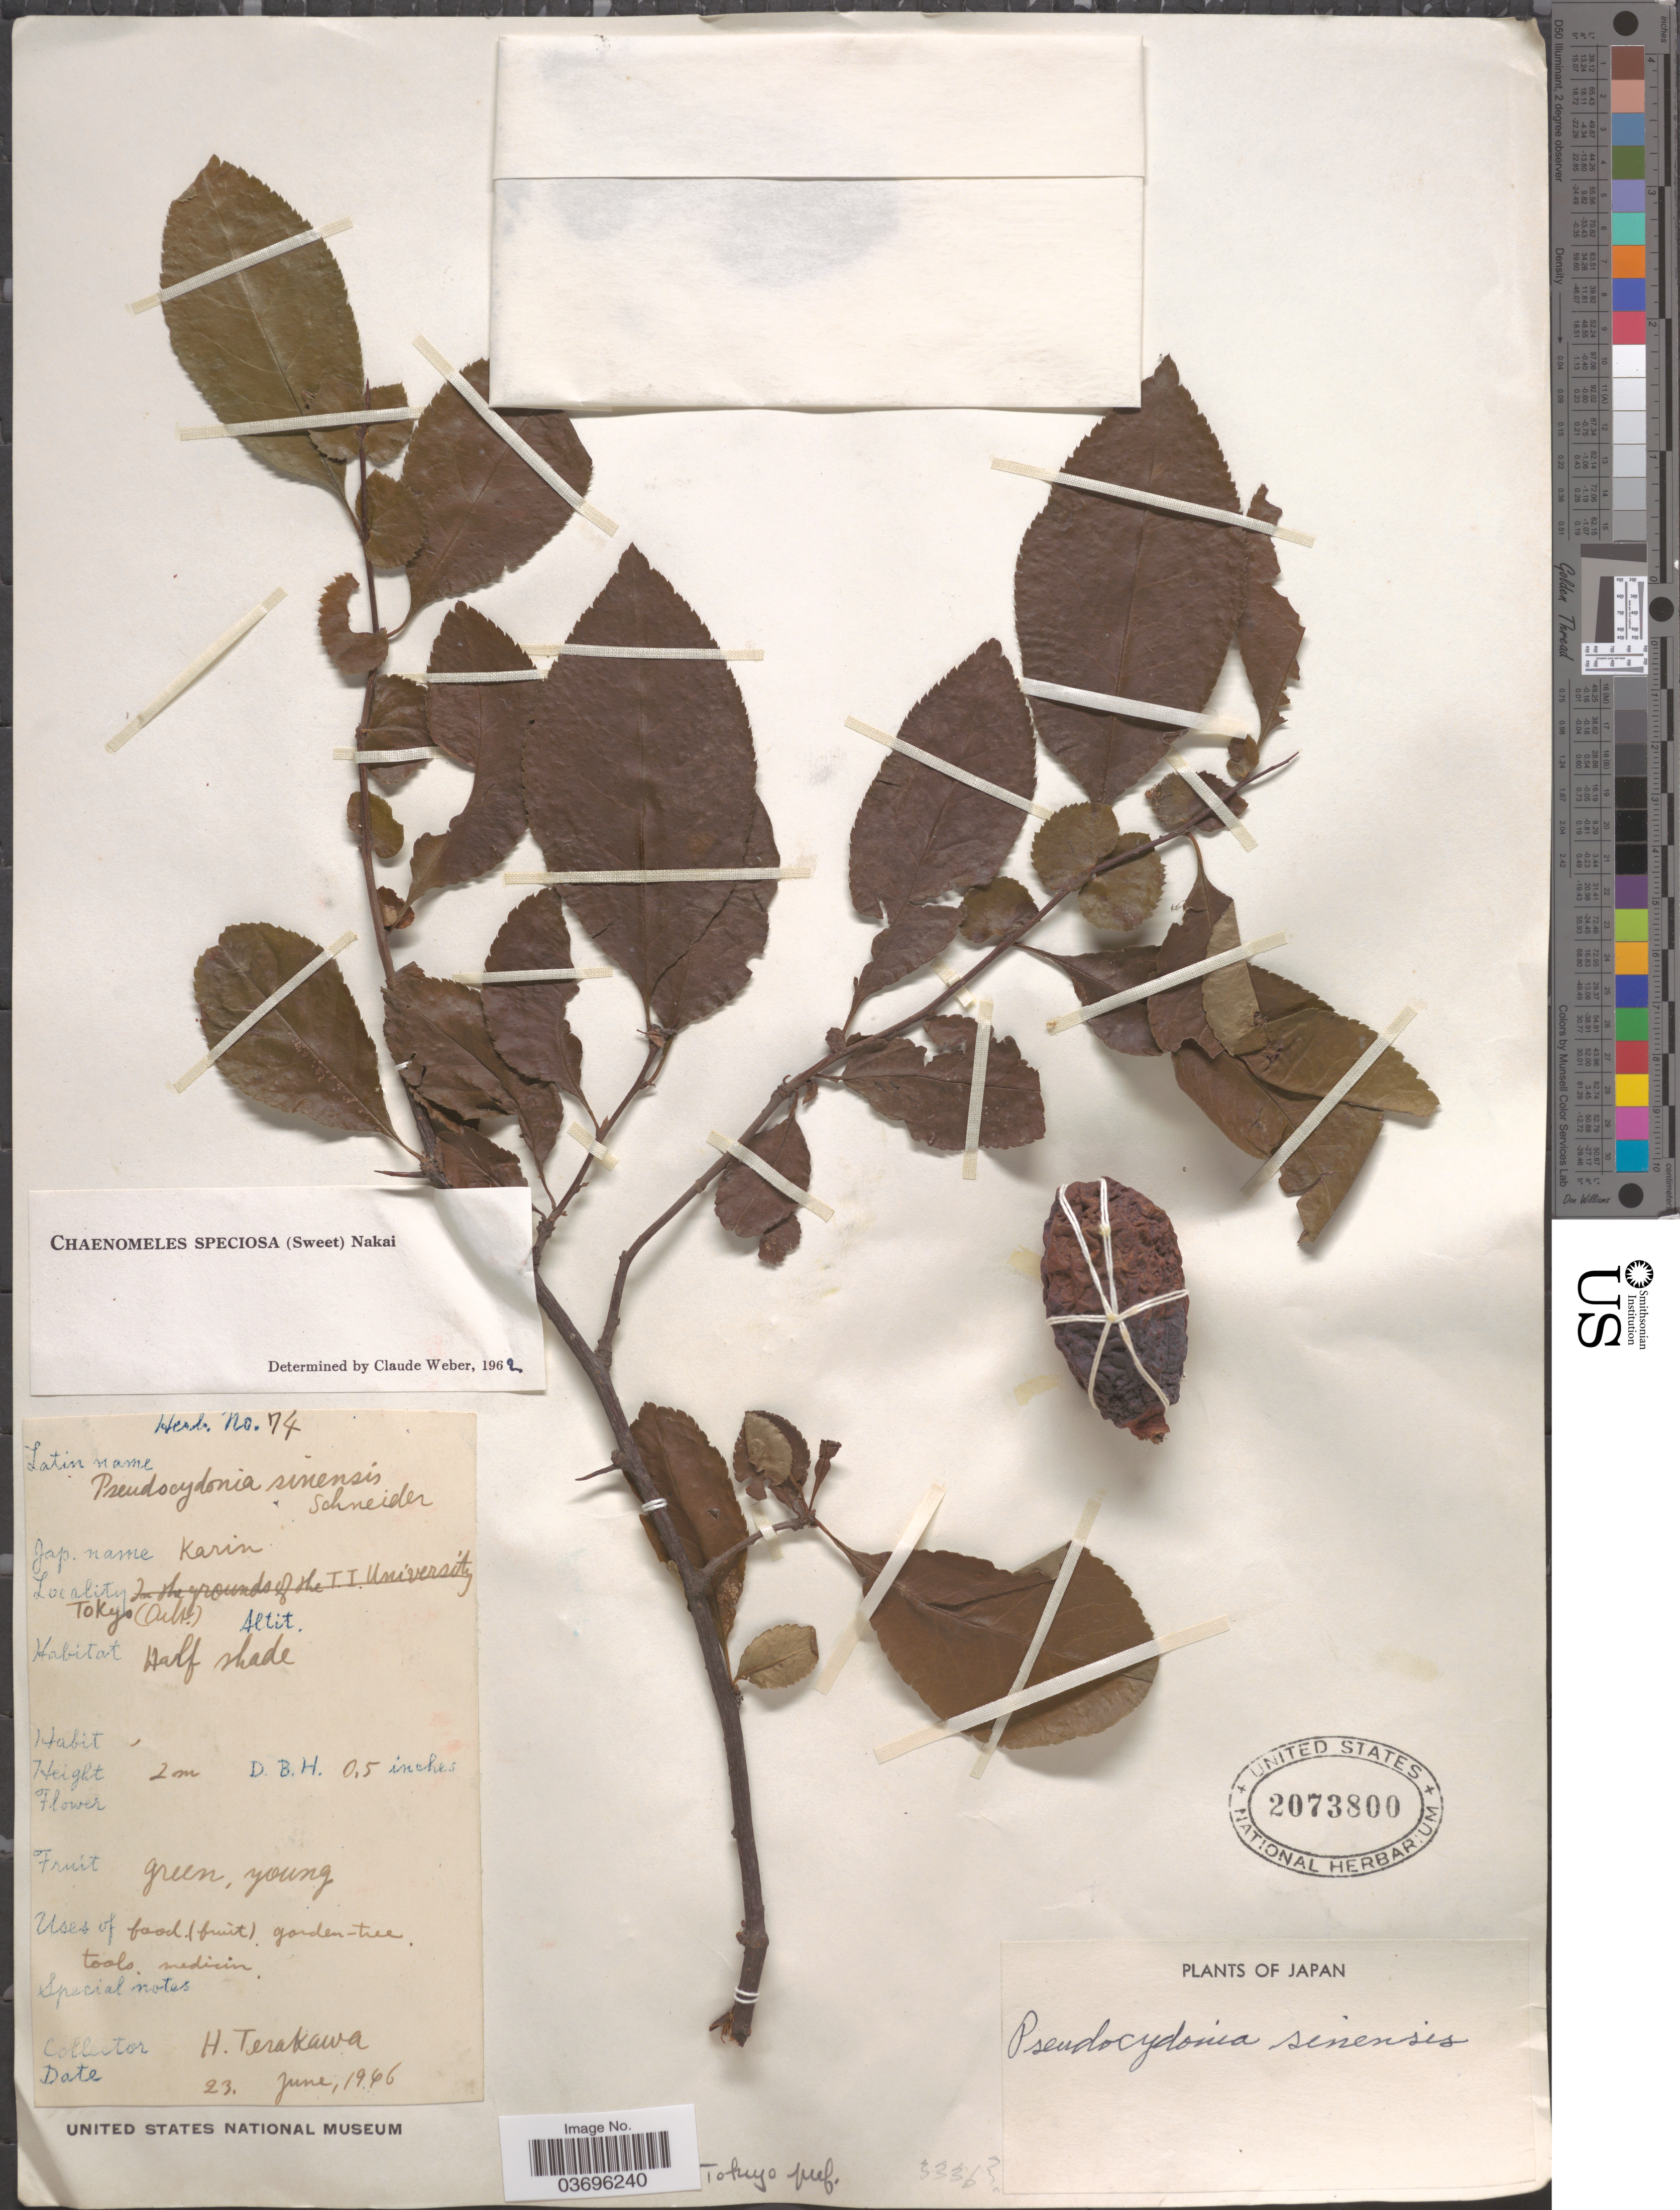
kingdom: Plantae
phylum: Tracheophyta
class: Magnoliopsida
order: Rosales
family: Rosaceae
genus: Chaenomeles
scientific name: Chaenomeles speciosa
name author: (Sweet) Nakai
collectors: H. Terakawa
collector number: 74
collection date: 1946-06-23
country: Japan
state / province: Tokyo, Federal City of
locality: Tokyo Pref.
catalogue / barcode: US 2073800